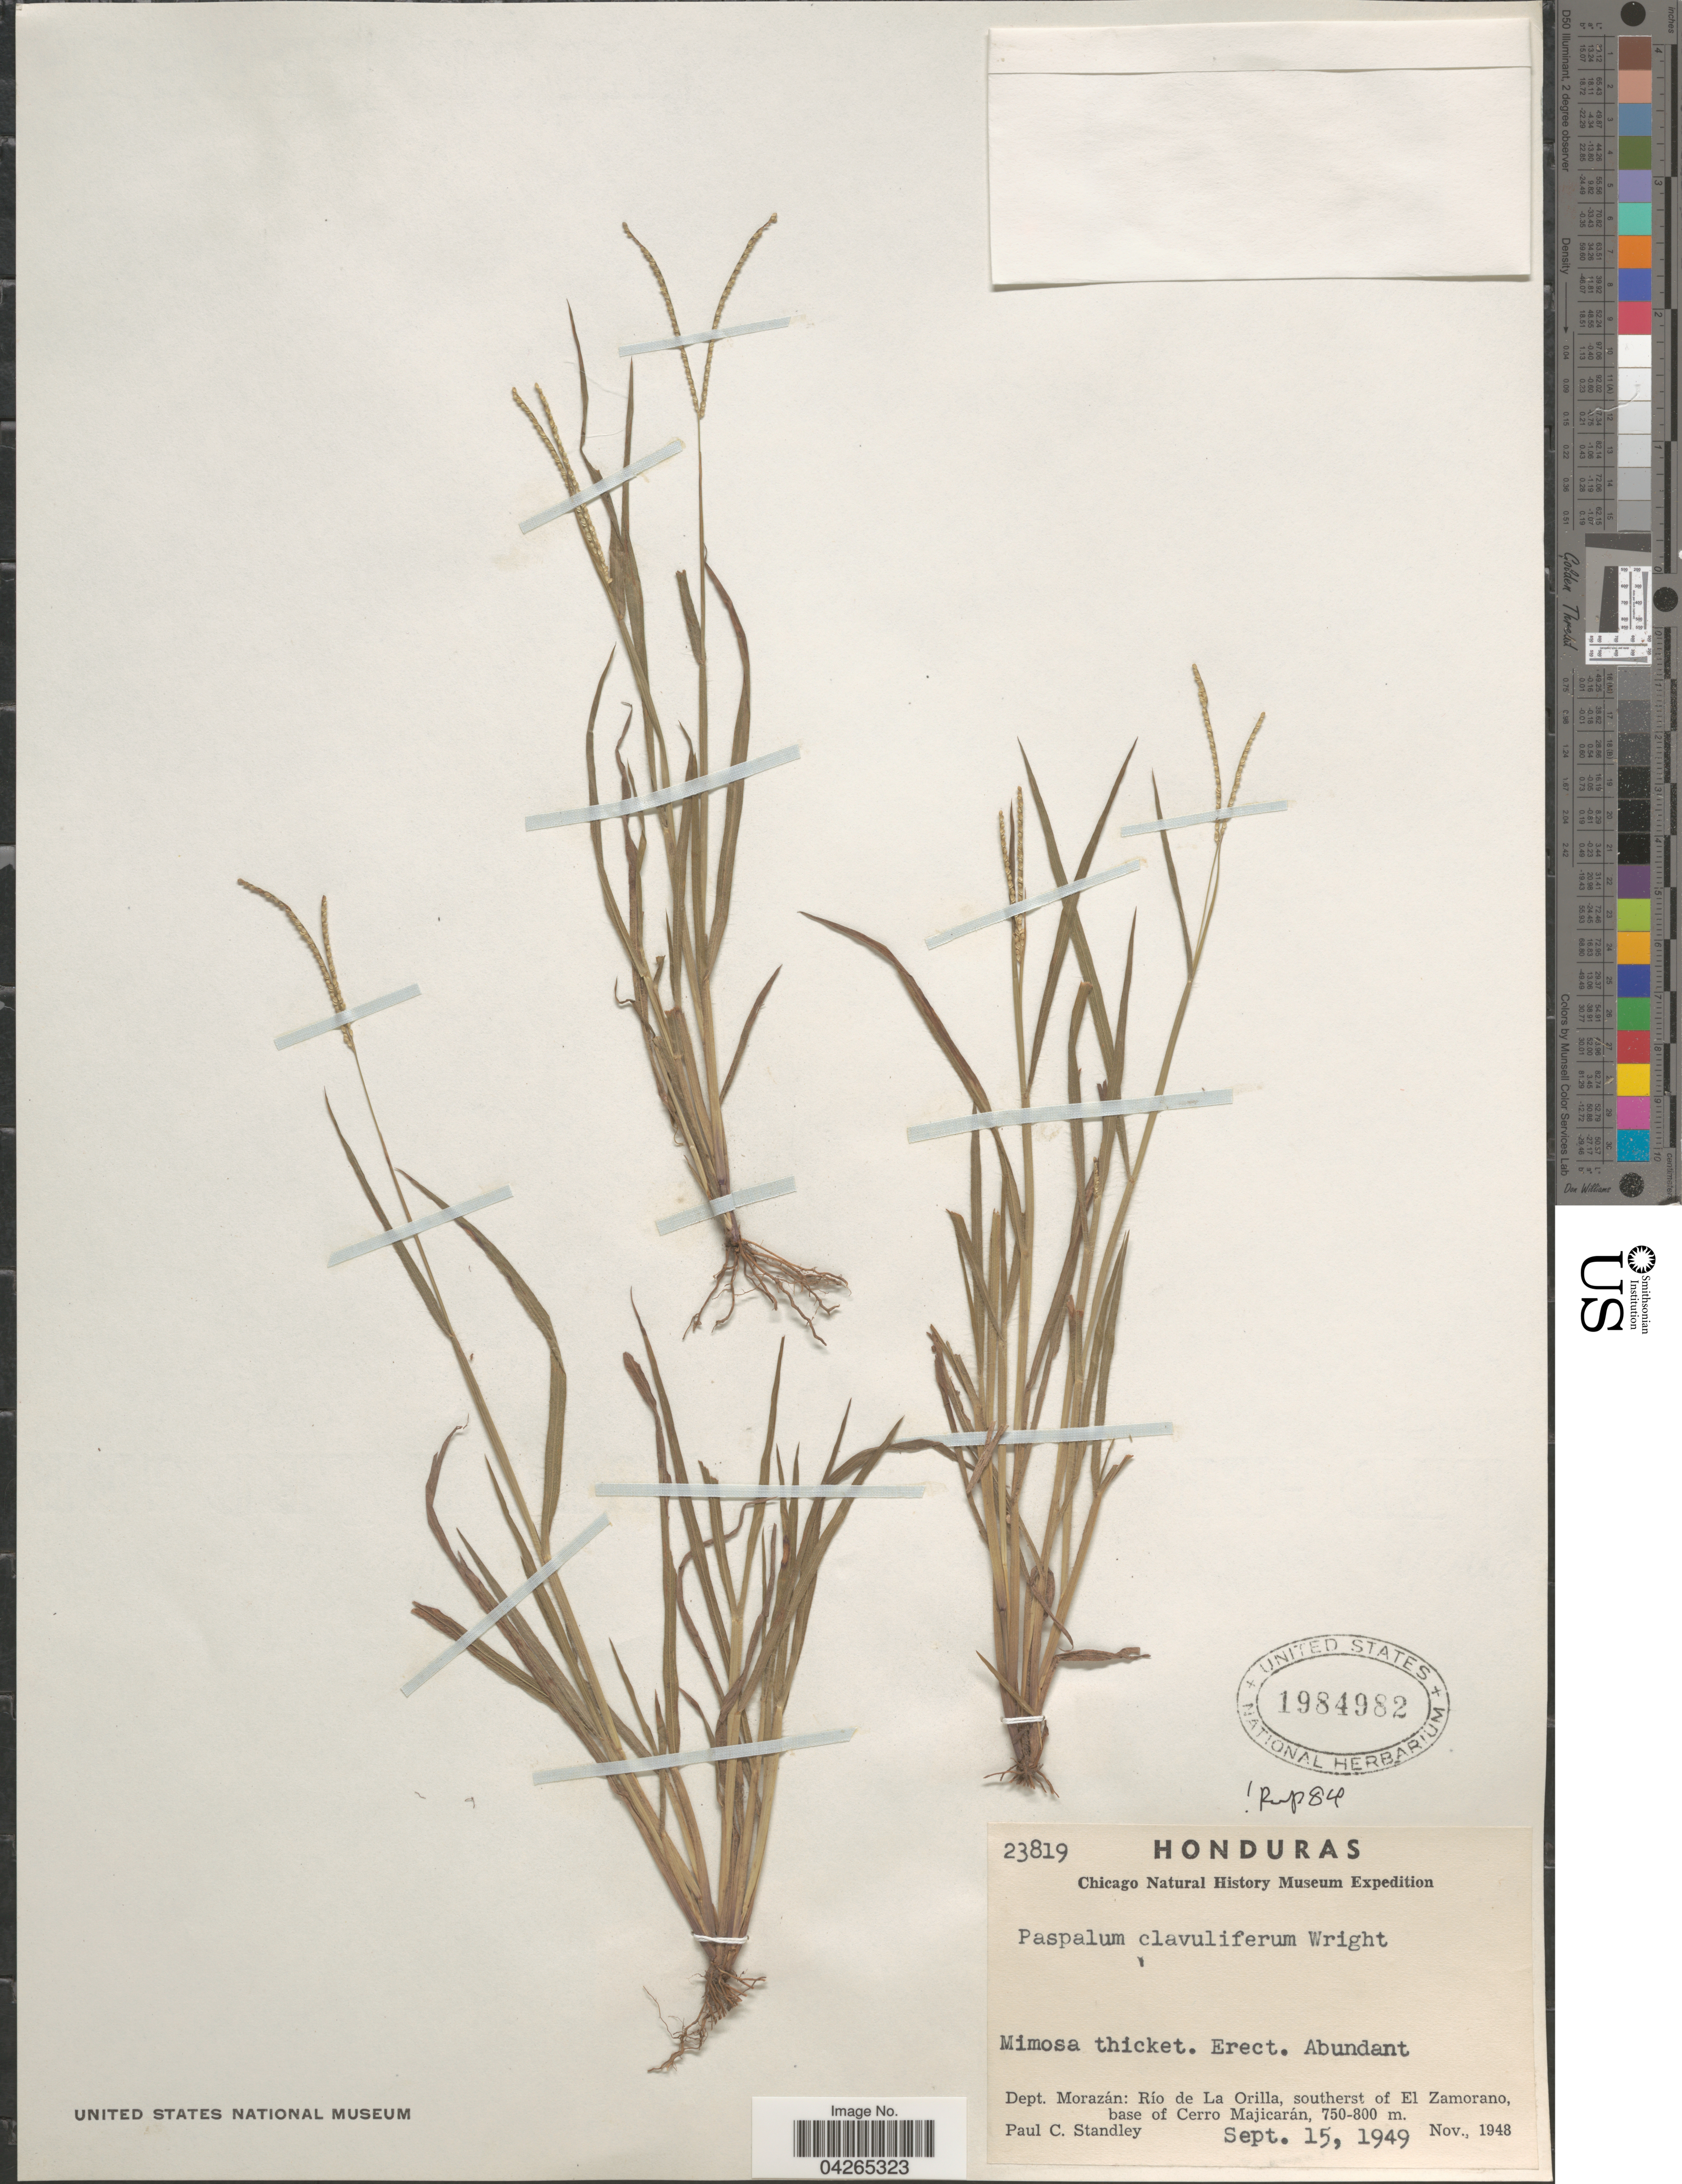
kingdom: Plantae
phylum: Tracheophyta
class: Liliopsida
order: Poales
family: Poaceae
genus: Paspalum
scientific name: Paspalum claviliferum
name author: C. Wright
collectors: P. C. Standley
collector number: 23819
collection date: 1949-09-15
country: Honduras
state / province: Fco. Morazán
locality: Chicago Natural History Museum Expedition. Dept. Morazán: Río de La Orilla, southerst of El Zamorano, base of Cerro Majicarán.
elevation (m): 750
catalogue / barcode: US 1984982